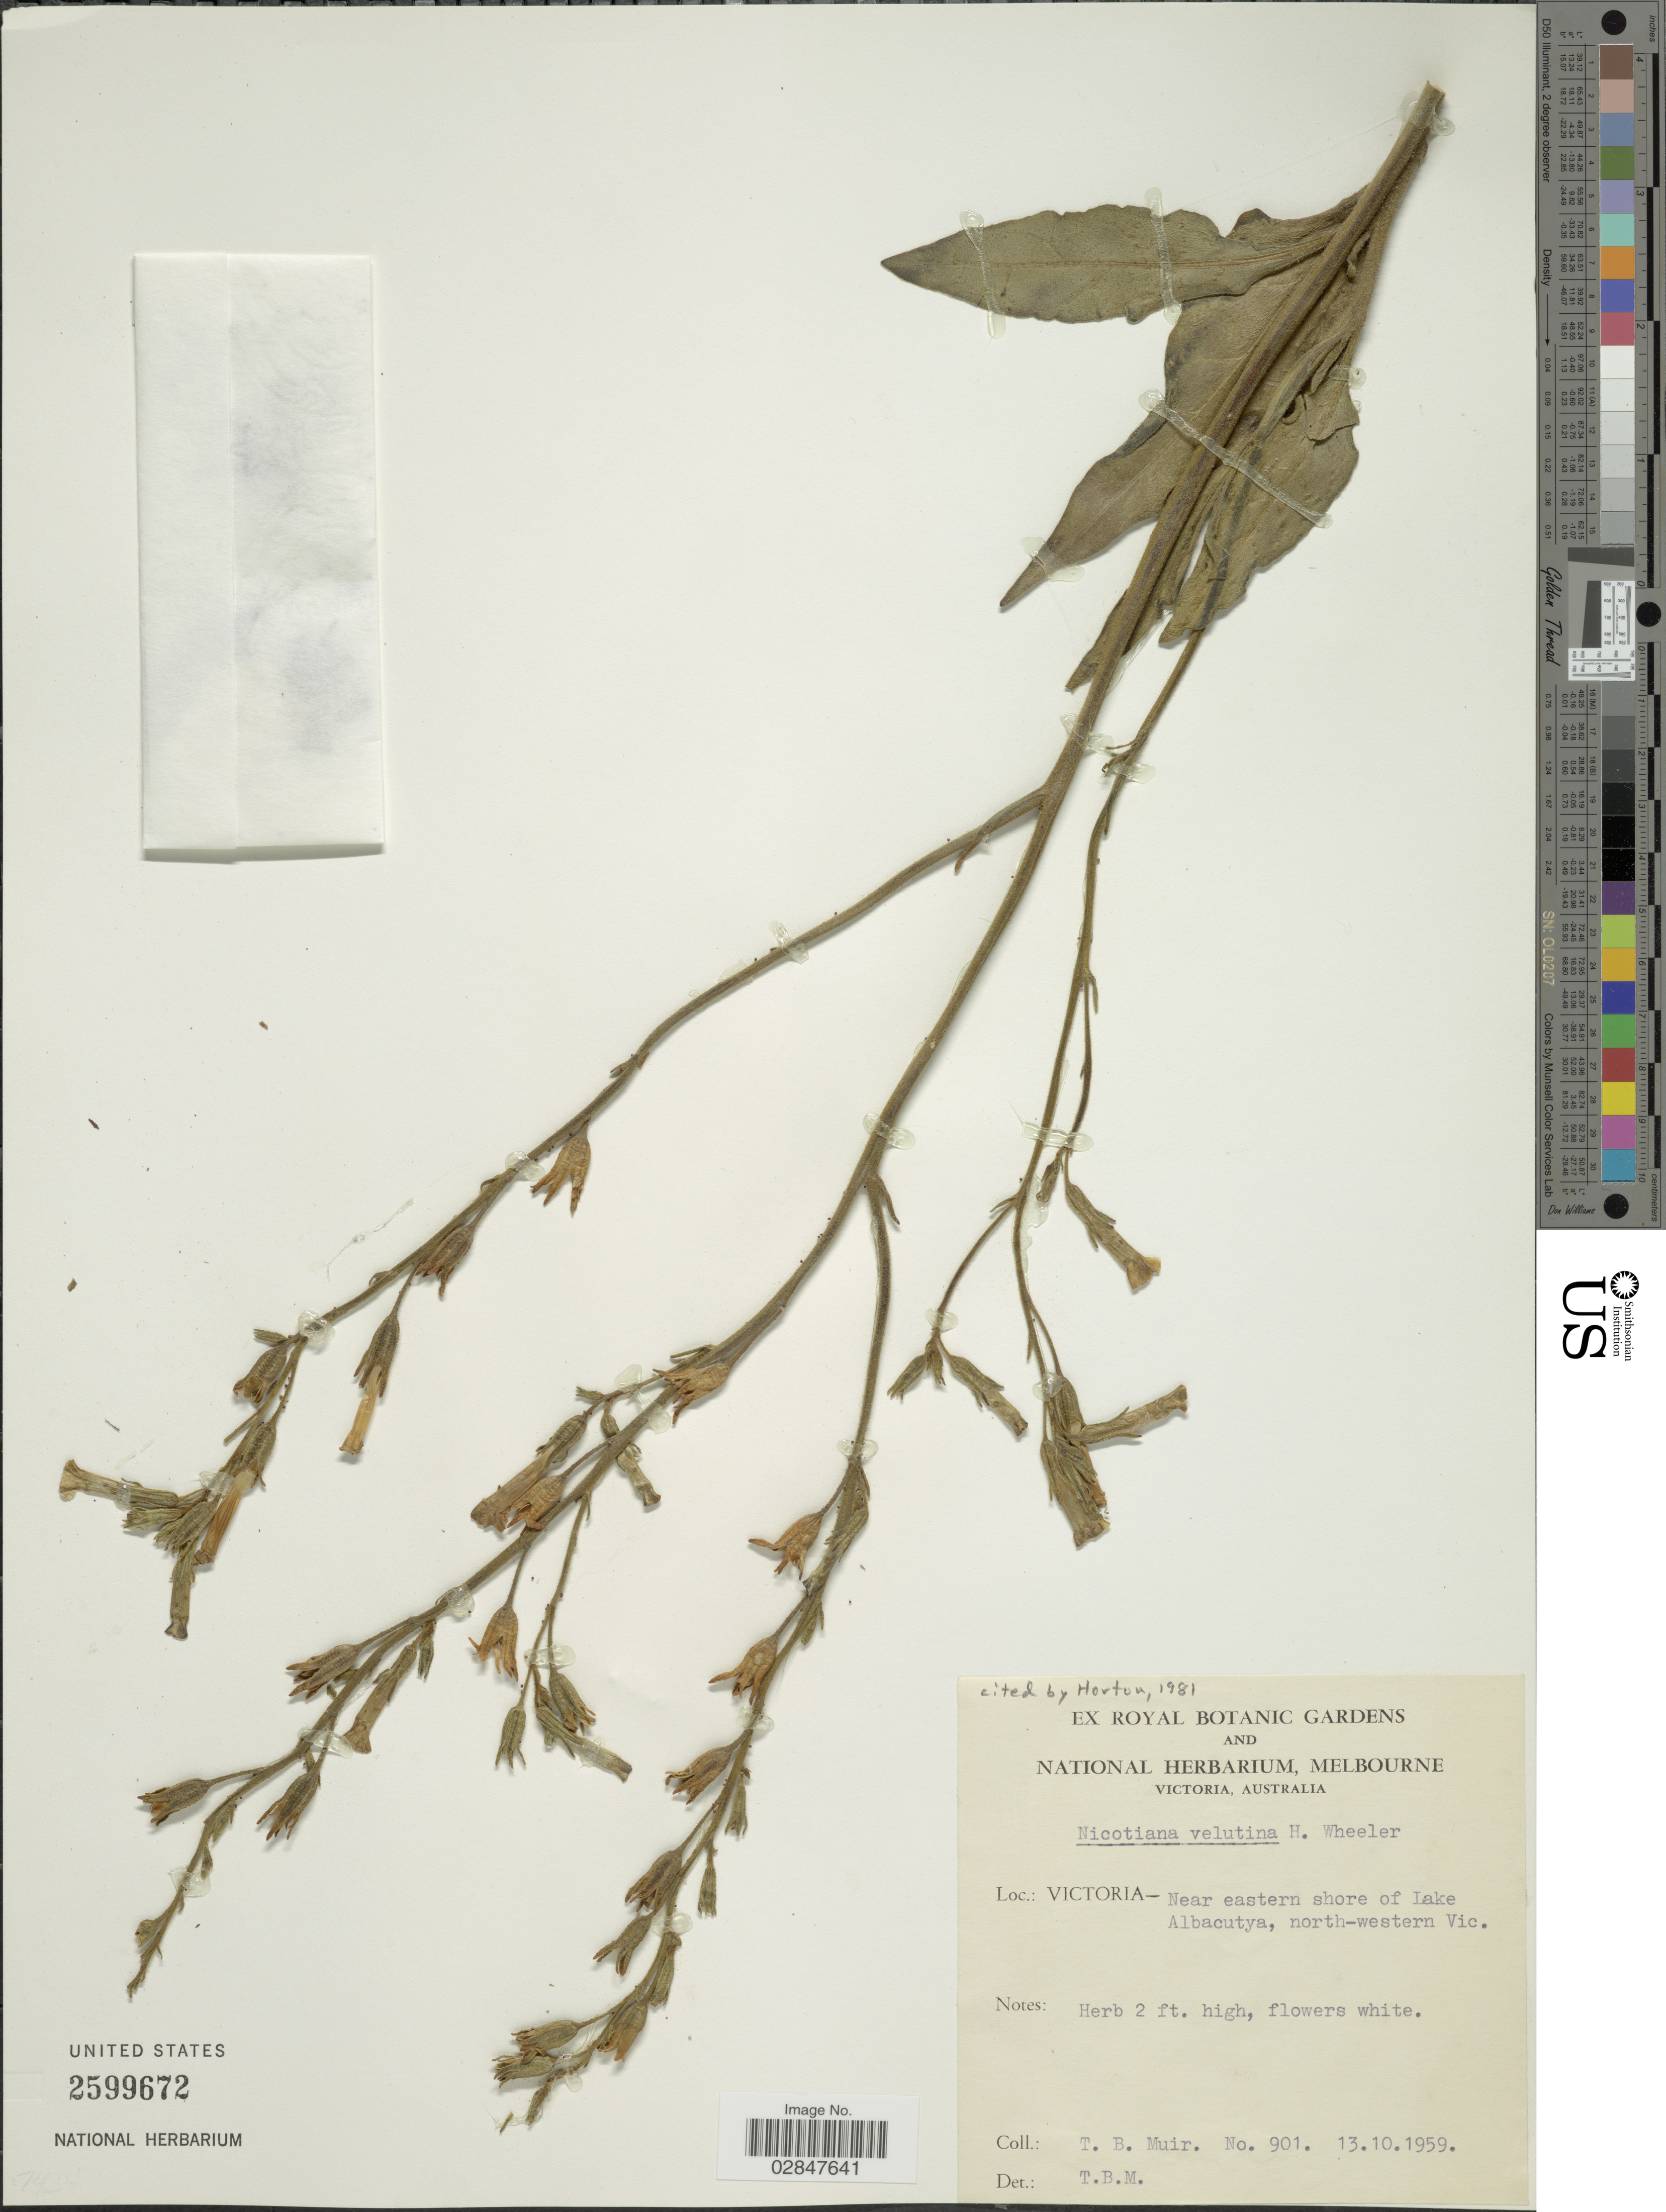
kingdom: Plantae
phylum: Tracheophyta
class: Magnoliopsida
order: Solanales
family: Solanaceae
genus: Nicotiana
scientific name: Nicotiana velutina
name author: H.-M. Wheeler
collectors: T. Muir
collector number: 901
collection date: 1959-10-13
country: Australia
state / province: Victoria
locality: Victoria- Near eastern shore of Lake Albacutya, north-western Vic.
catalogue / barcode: US 2599672